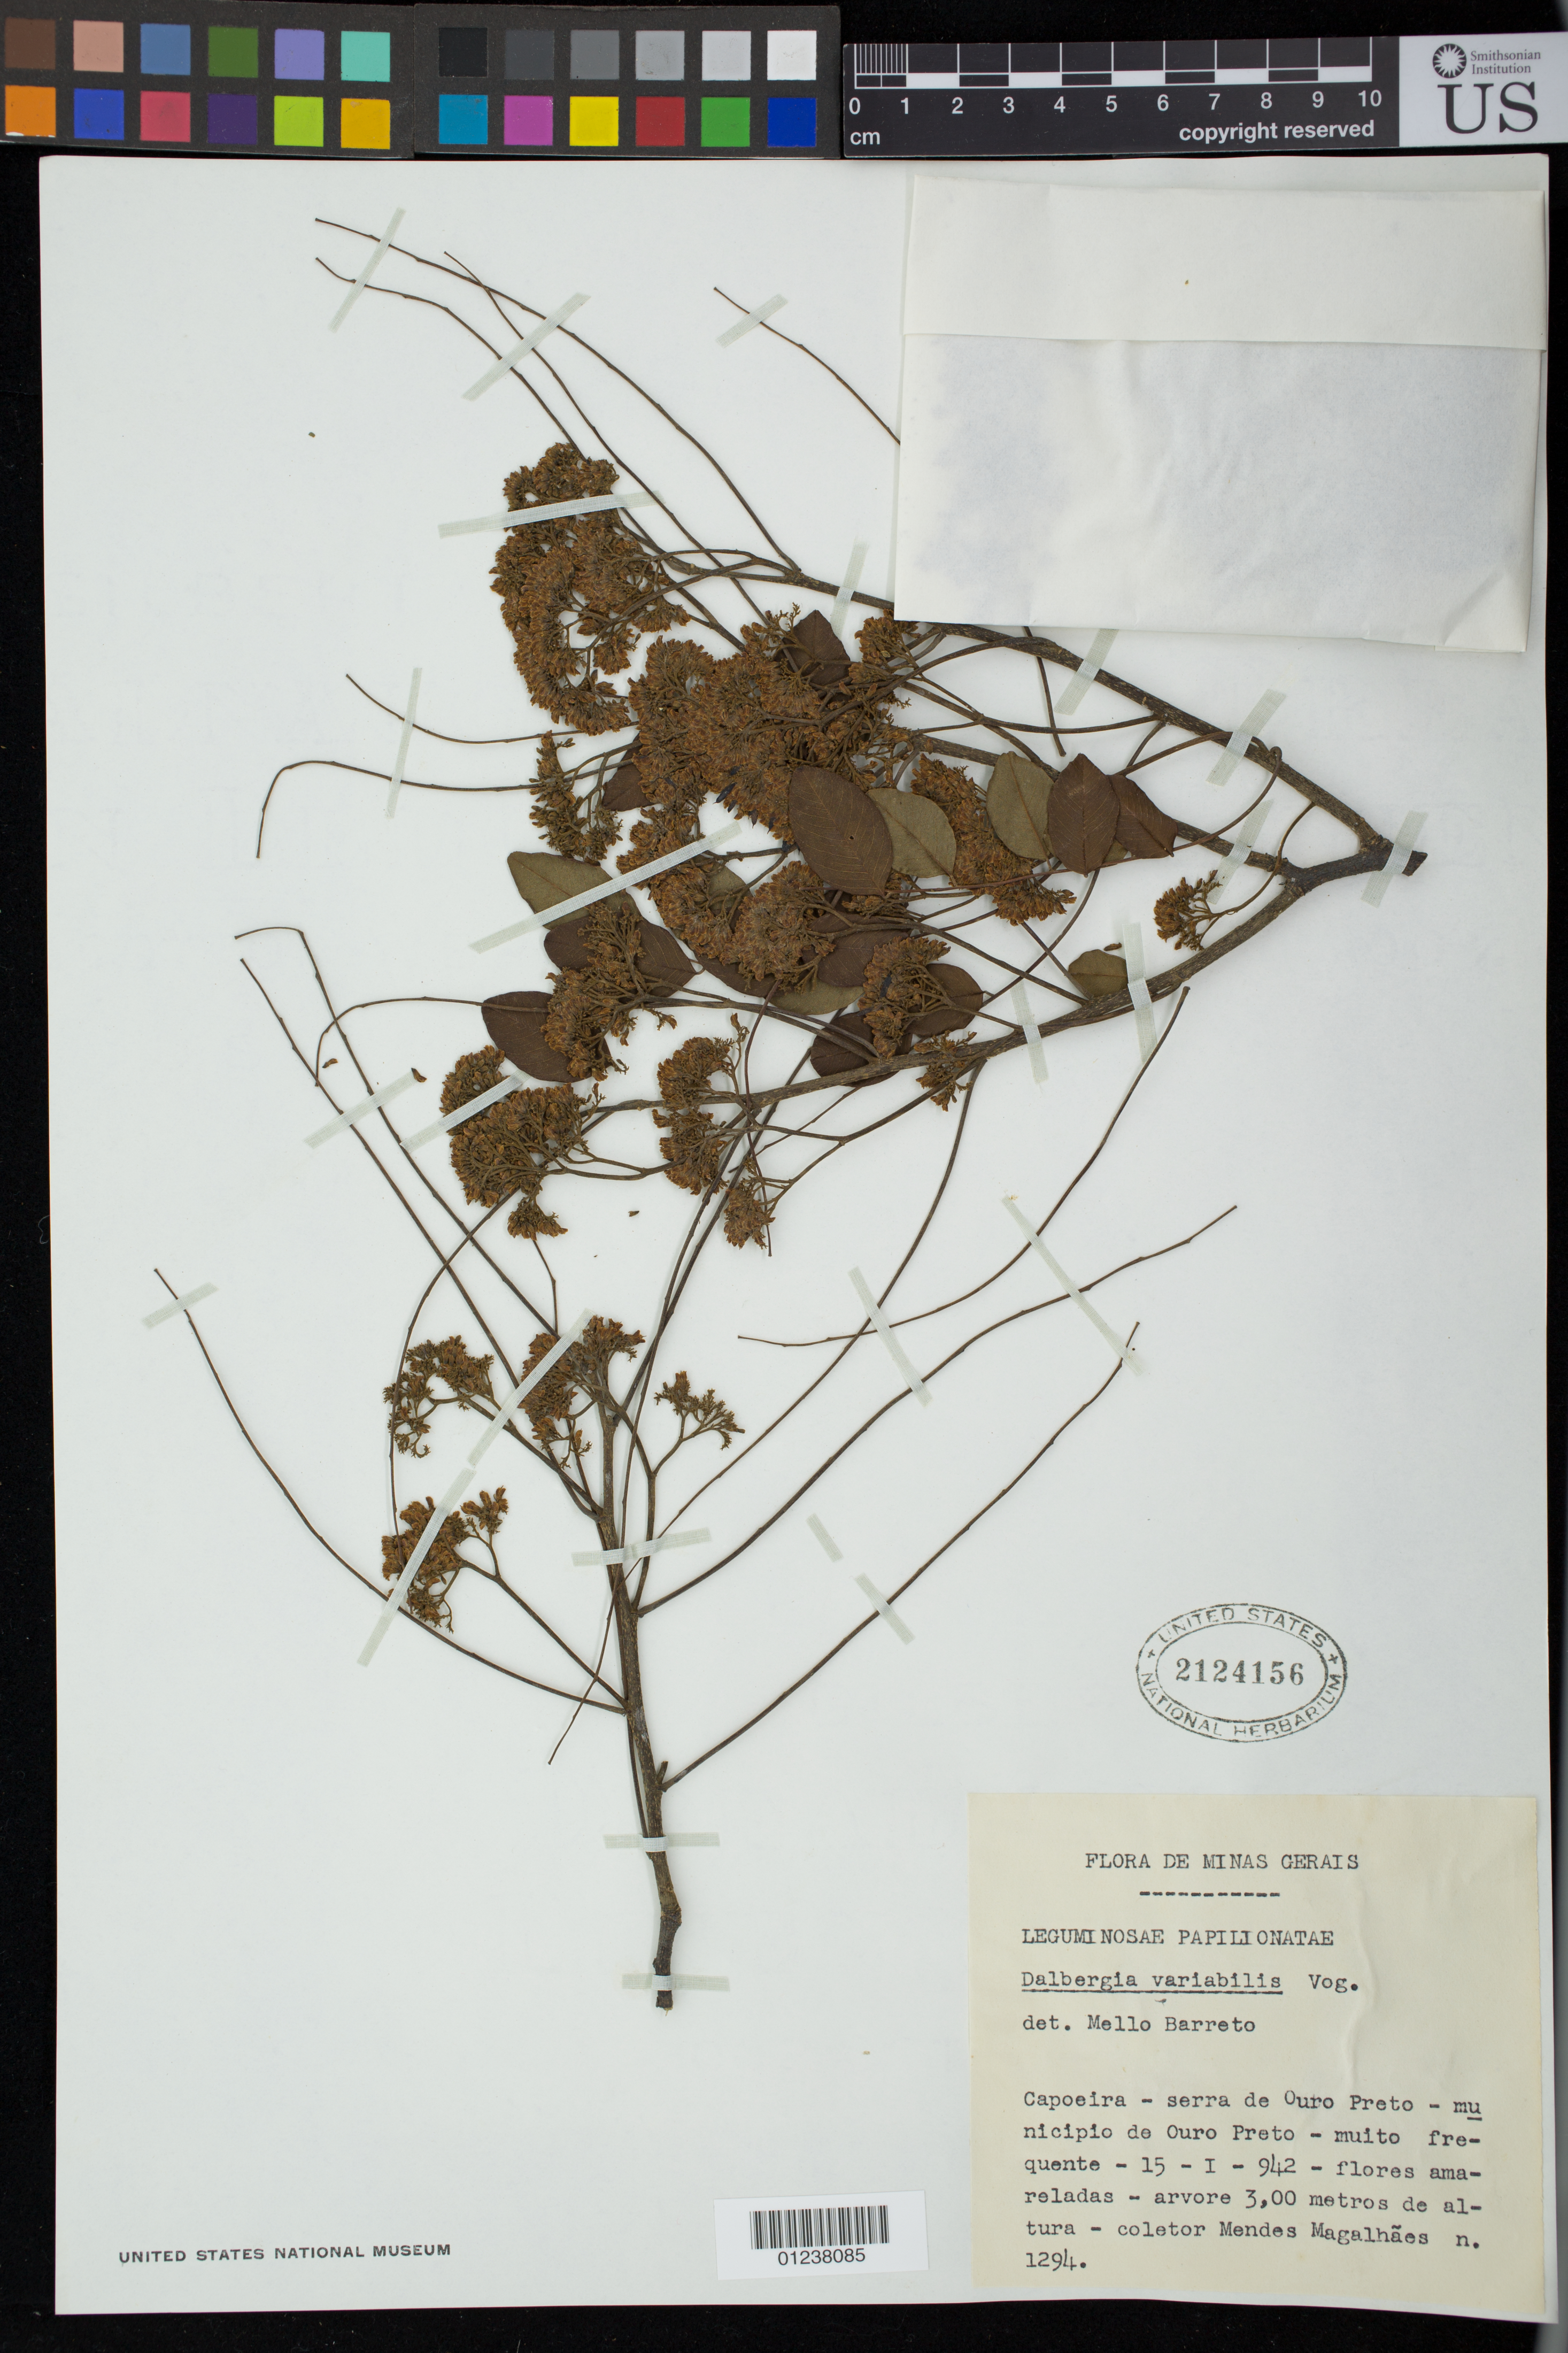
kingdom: Plantae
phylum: Tracheophyta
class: Magnoliopsida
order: Fabales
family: Fabaceae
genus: Dalbergia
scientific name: Dalbergia frutescens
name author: (Vell.) Britton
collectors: M. Magalhães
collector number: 1294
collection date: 1942-01-15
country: Brazil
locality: Serra de Ouro Preto, municipio de Ouro Preto.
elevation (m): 3000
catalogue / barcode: US 2124156